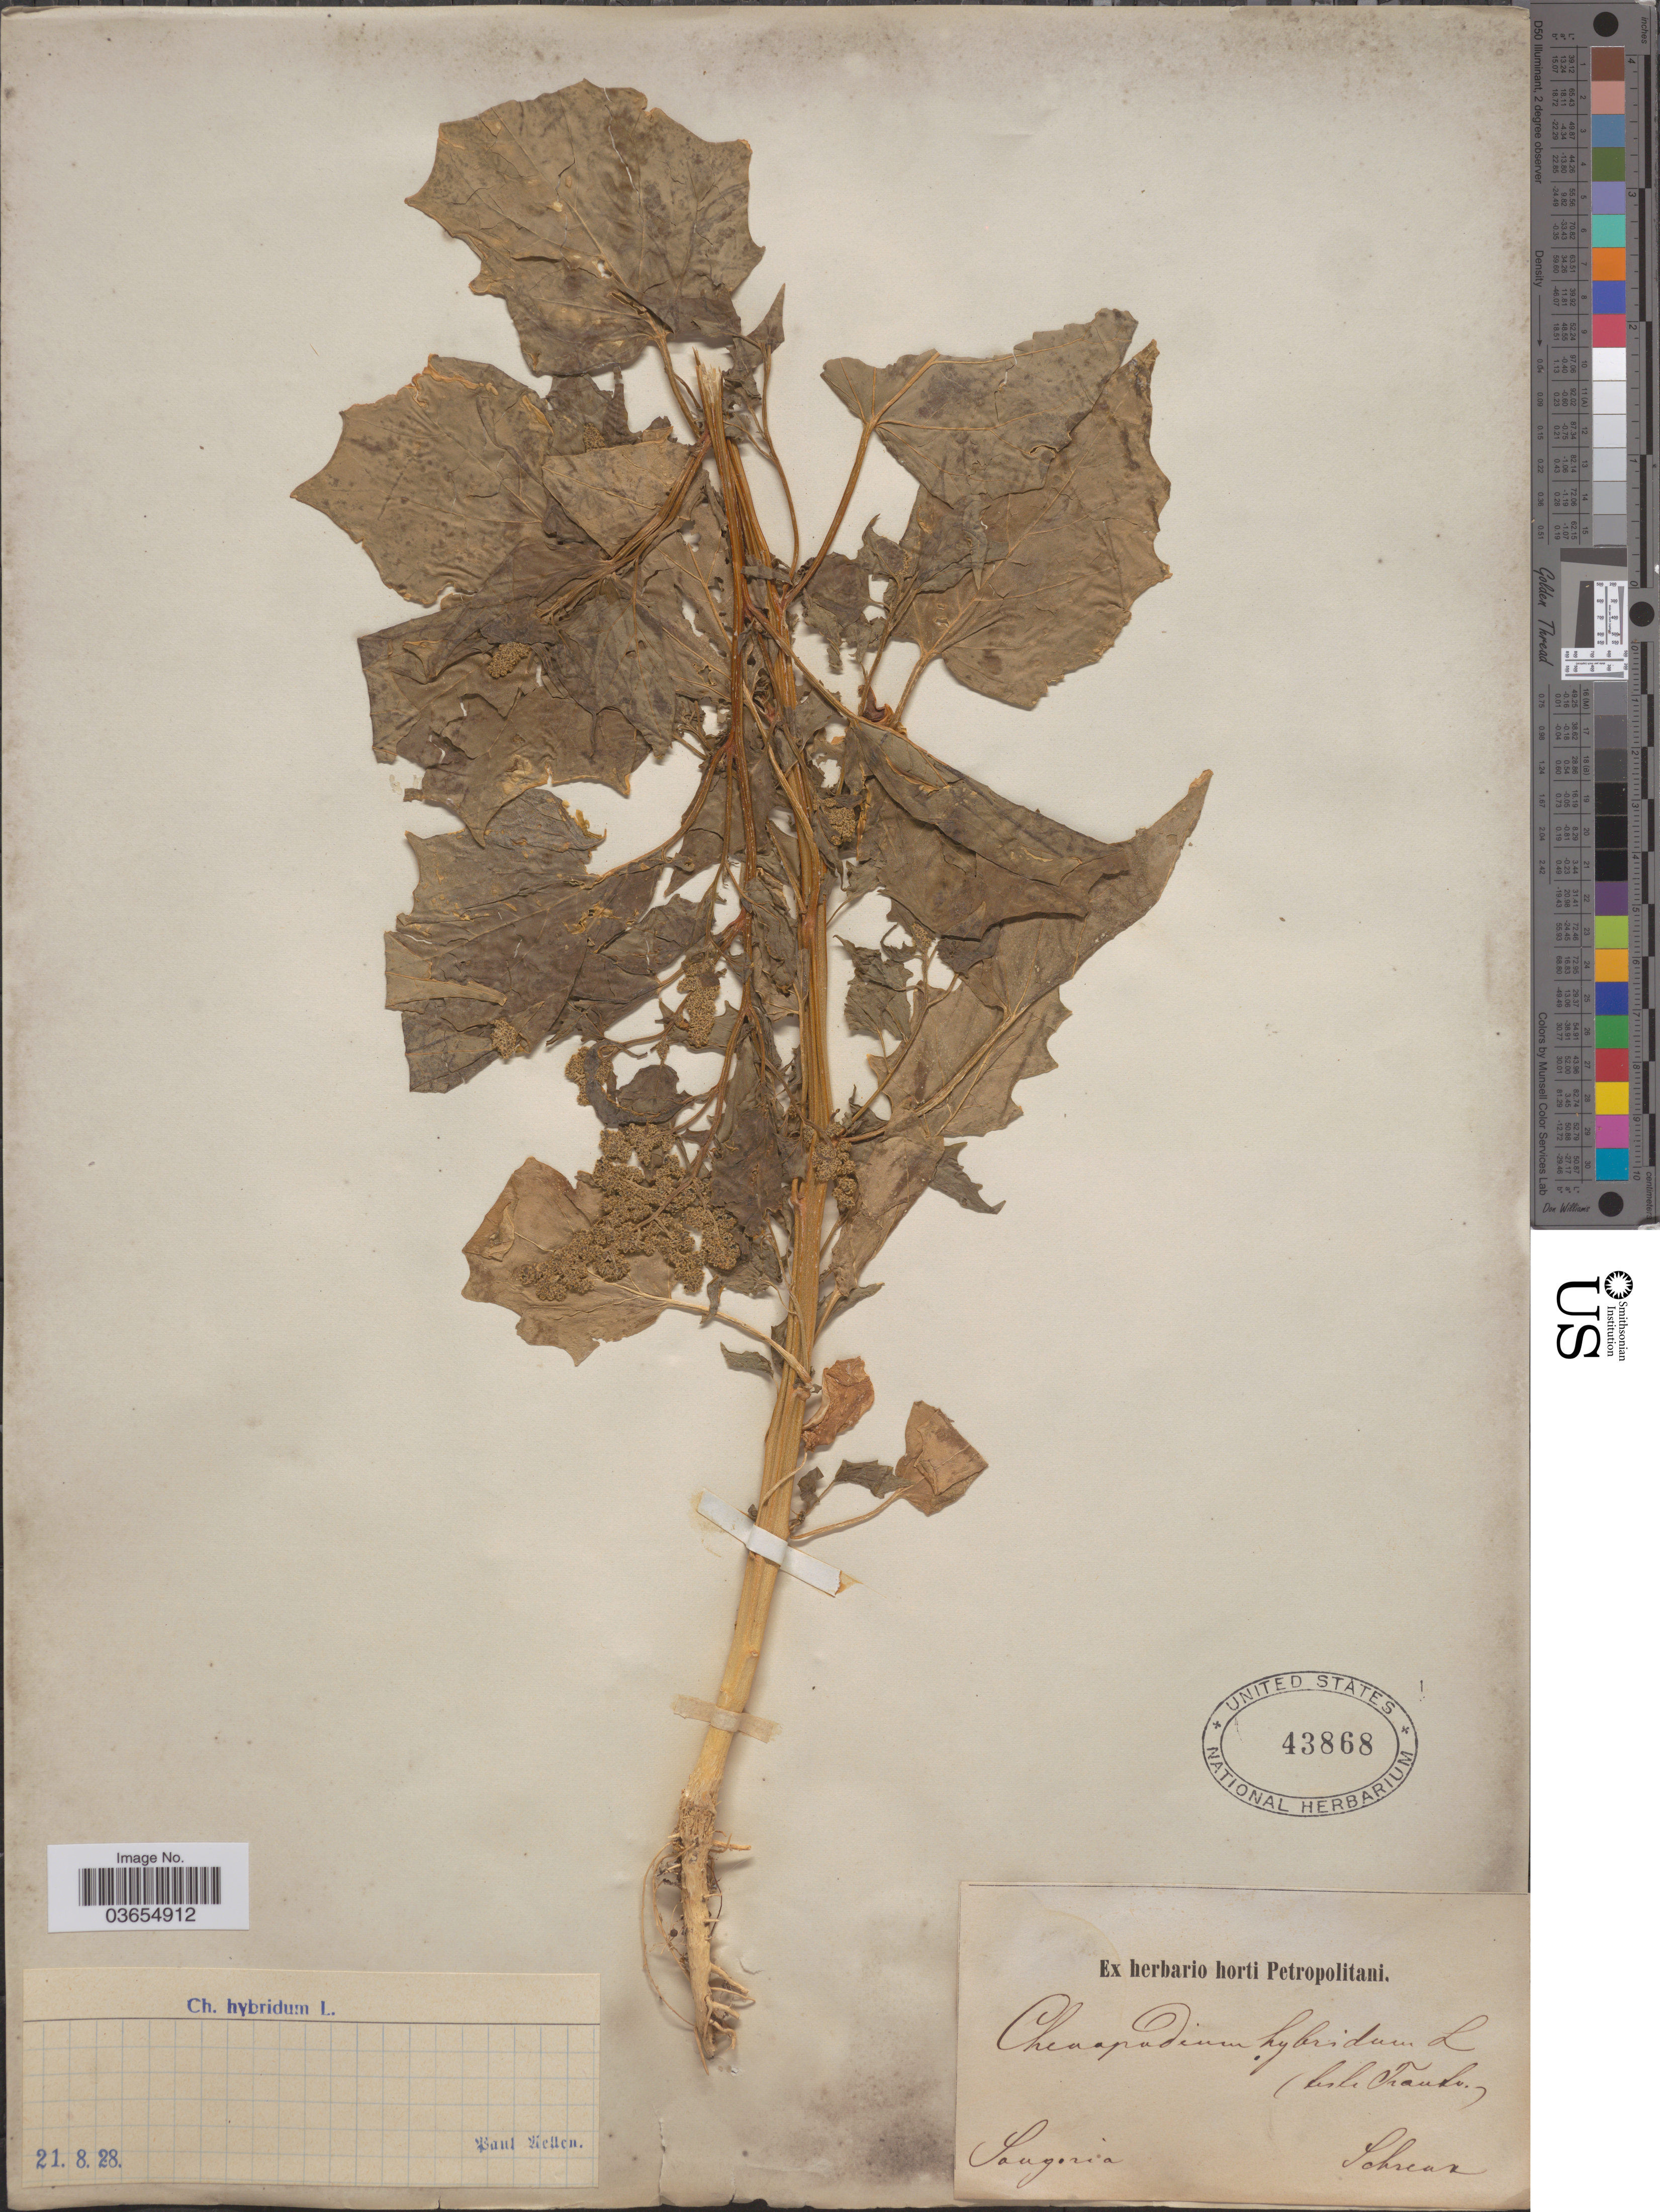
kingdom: Plantae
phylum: Tracheophyta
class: Magnoliopsida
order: Caryophyllales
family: Amaranthaceae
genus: Chenopodium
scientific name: Chenopodium hybridum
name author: L.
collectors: A.G. Schrenk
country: Kazakhstan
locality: Songaria.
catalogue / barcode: US 43868